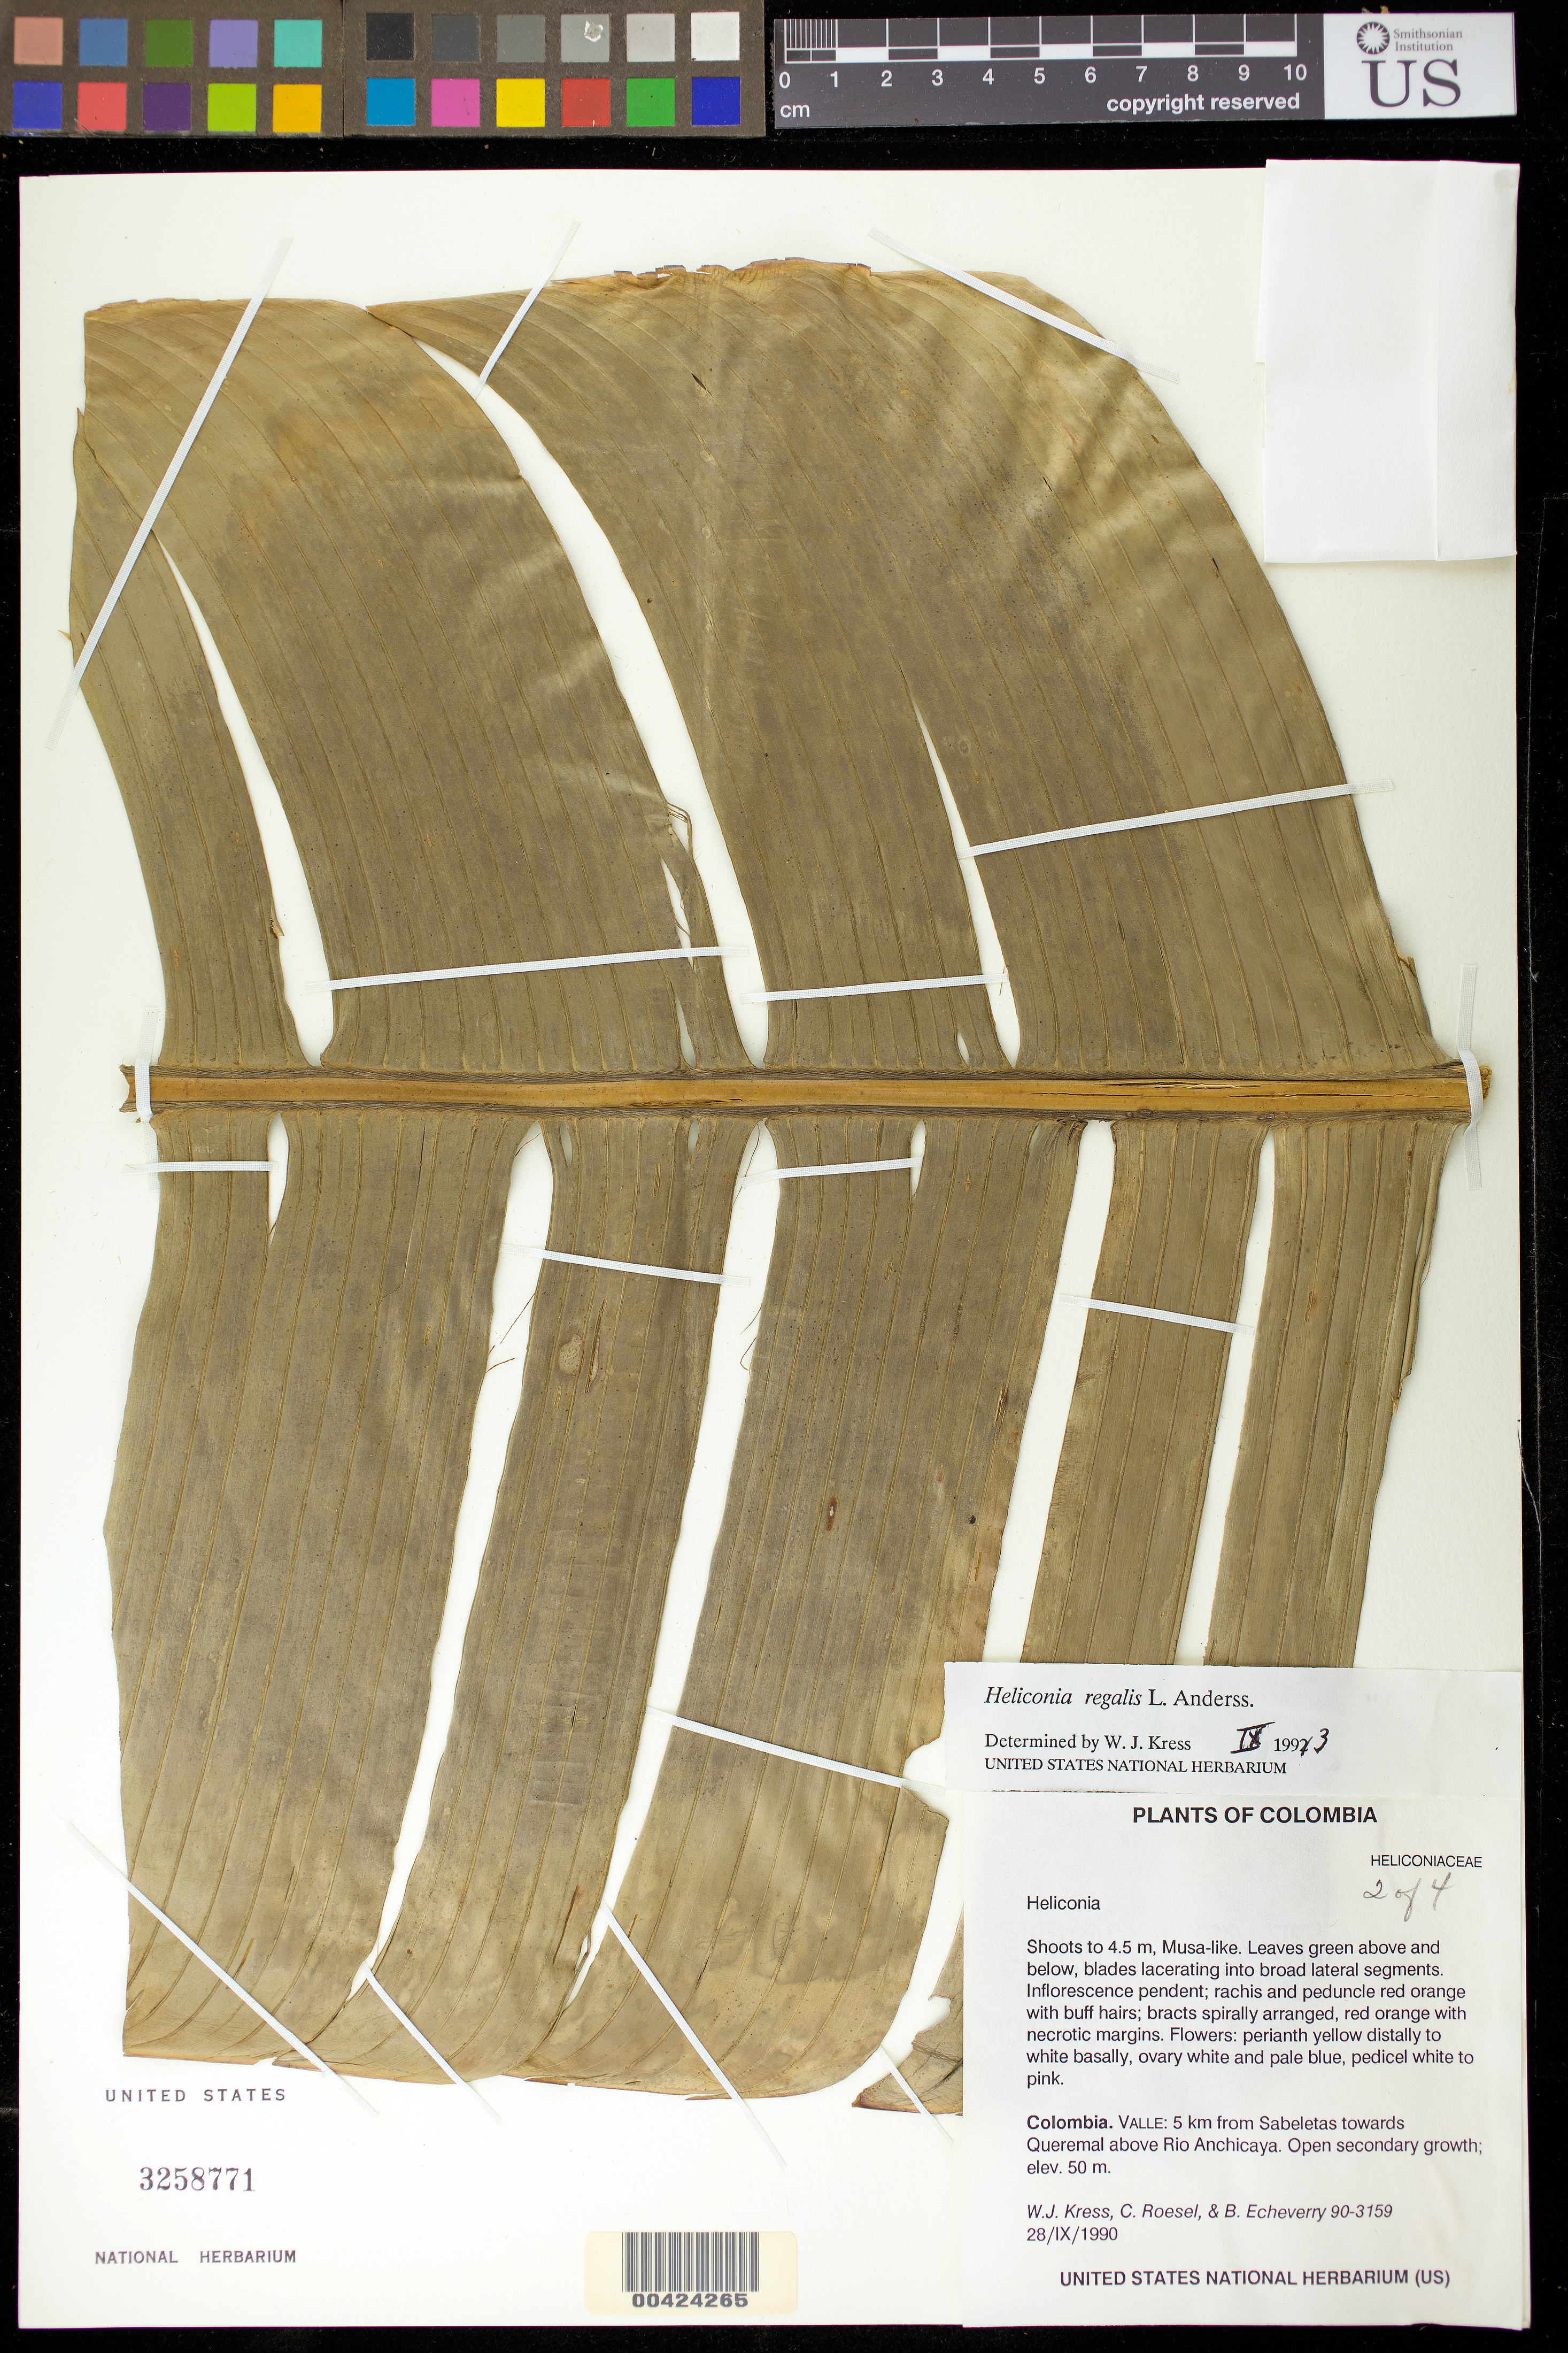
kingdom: Plantae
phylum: Tracheophyta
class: Liliopsida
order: Zingiberales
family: Heliconiaceae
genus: Heliconia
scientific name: Heliconia regalis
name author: L. Andersson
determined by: Kress, W. J., (US), Smithsonian Institution - National Museum of Natural History (UNITED STATES)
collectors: W. J. Kress, C. S. Roesel & B. Echeverry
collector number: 90-3159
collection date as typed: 28 Sep 1990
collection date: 1990-09-28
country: Colombia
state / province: Valle del Cauca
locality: Sabeletas, 5 km from; towards Queremal above Rio Anchicaya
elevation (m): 50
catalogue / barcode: US 3258771